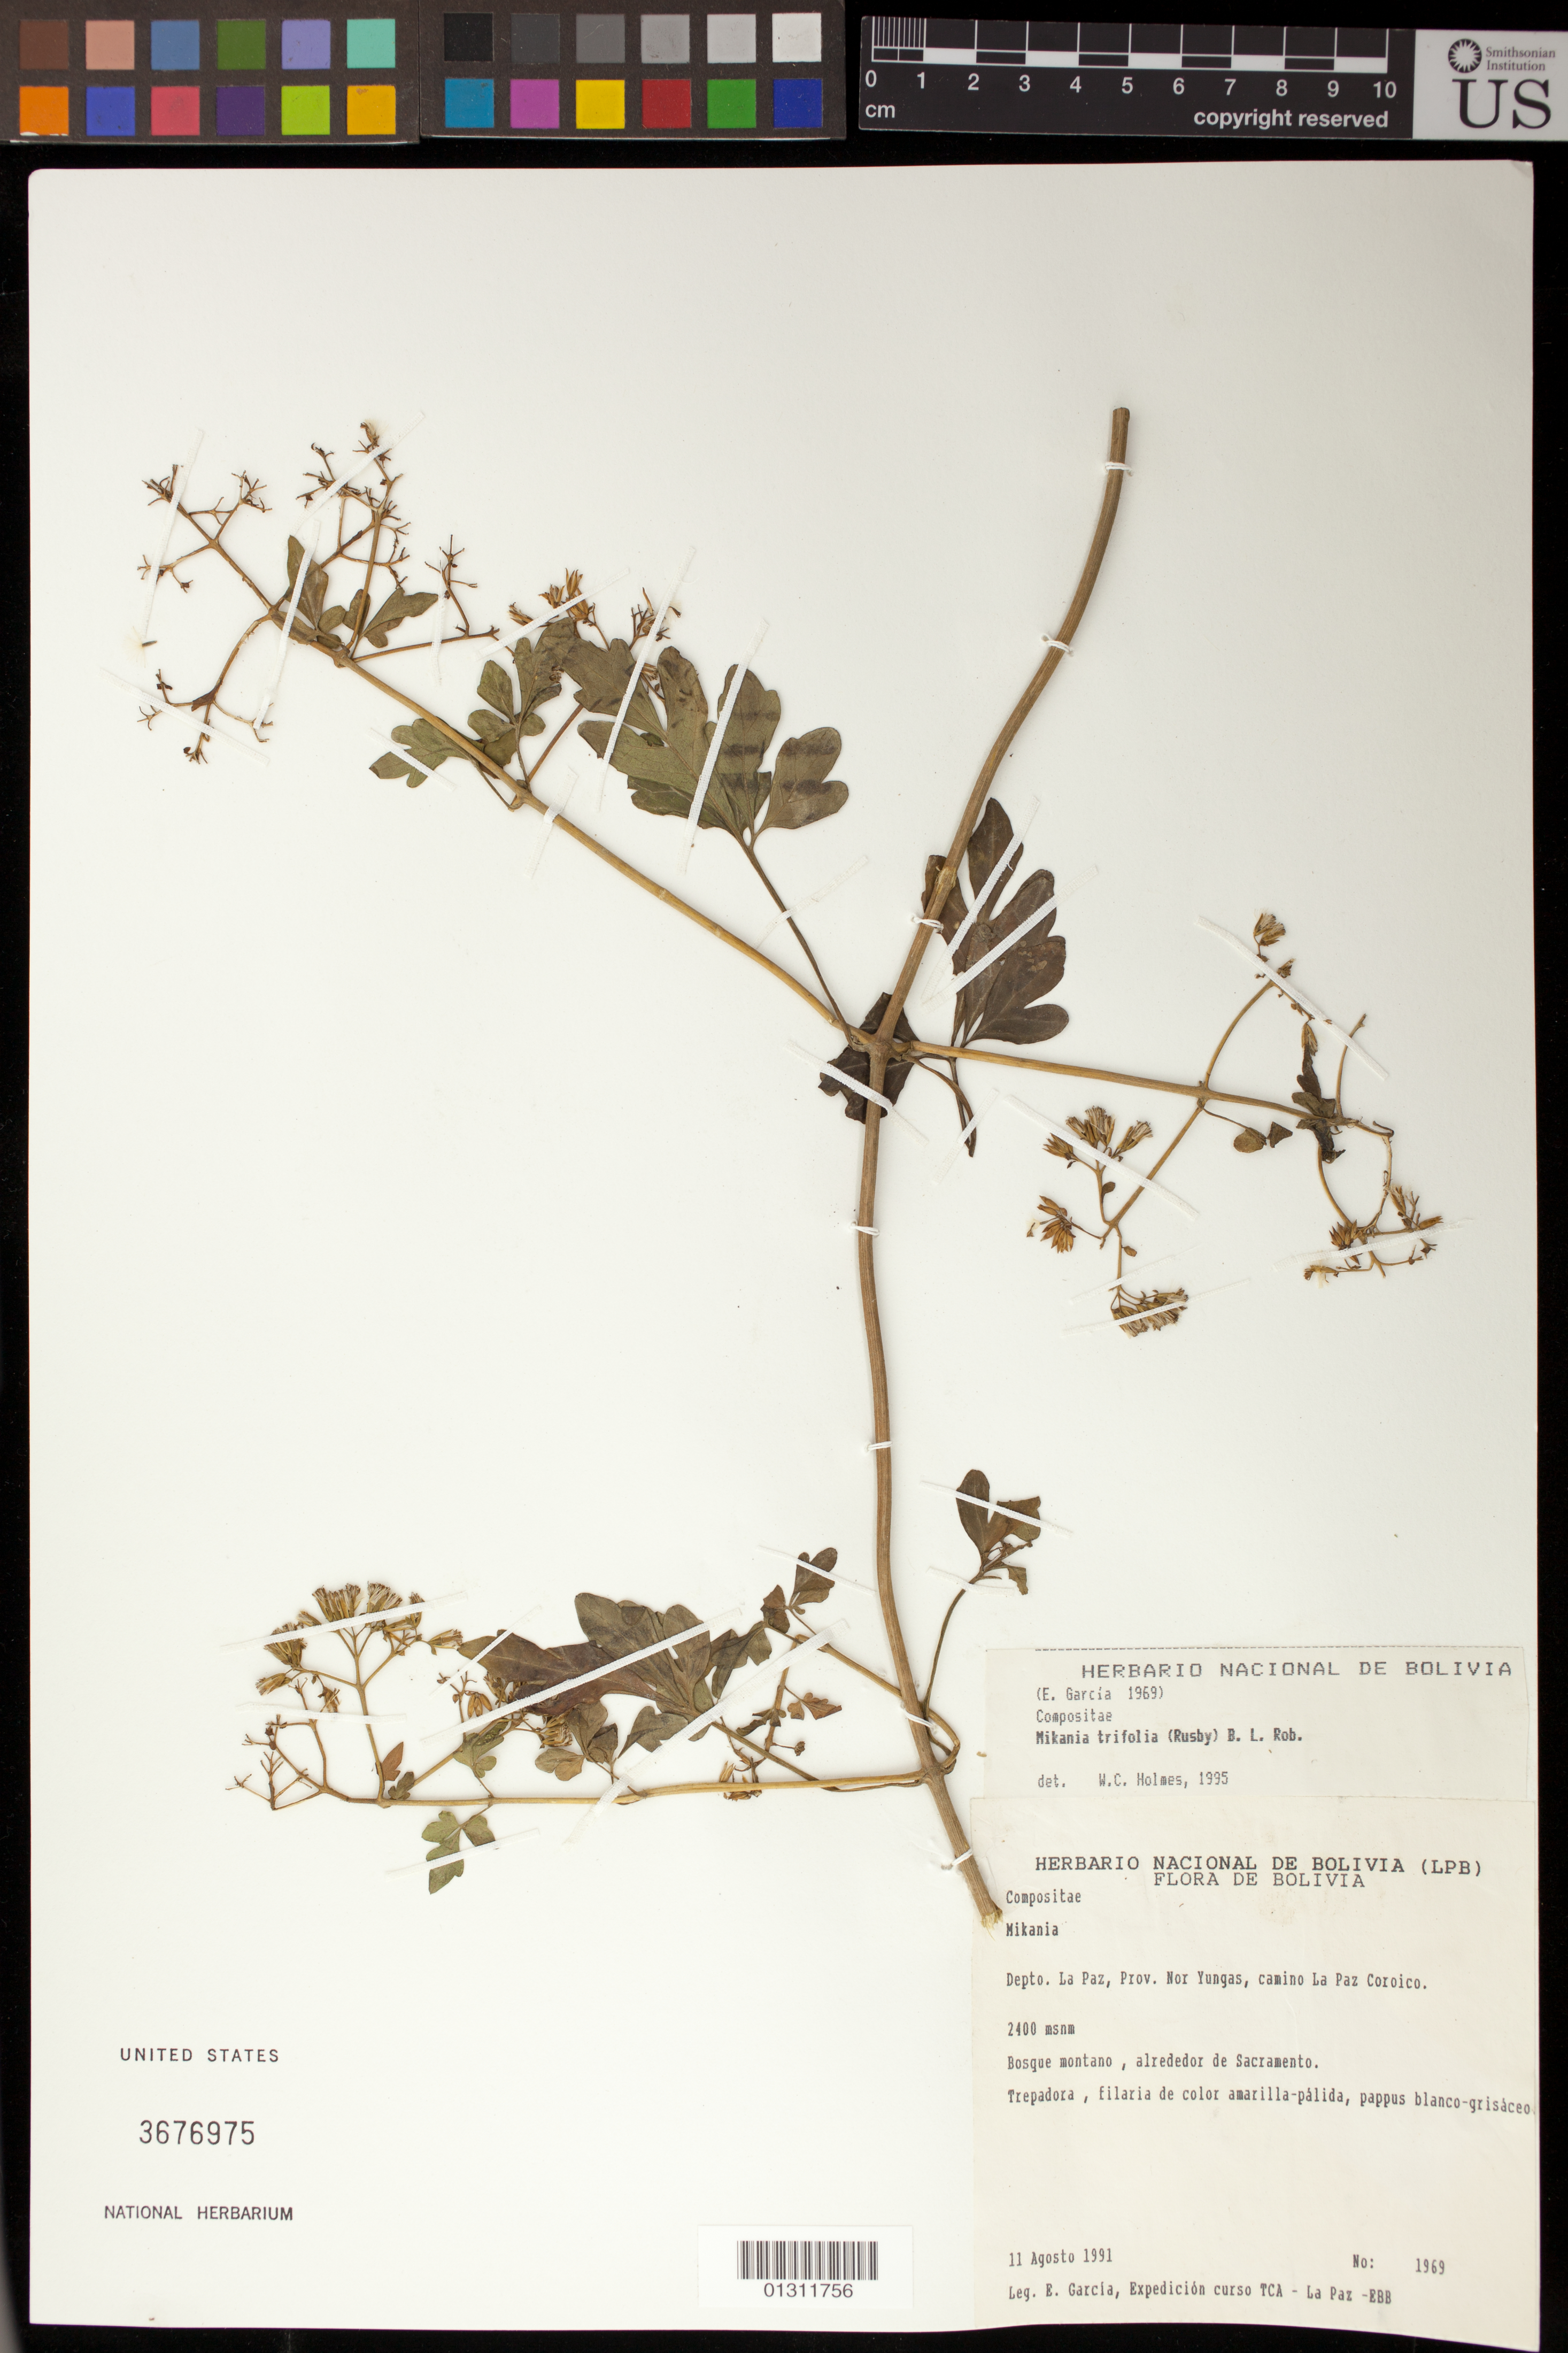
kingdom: Plantae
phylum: Tracheophyta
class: Magnoliopsida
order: Asterales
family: Asteraceae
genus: Mikania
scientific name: Mikania trifolia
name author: (Rusby) B.L. Rob.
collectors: E. García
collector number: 1969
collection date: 1991-08-11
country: Bolivia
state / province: La Paz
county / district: Nor Yungas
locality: camino La Paz Coroico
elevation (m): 2400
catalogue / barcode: US 3676975